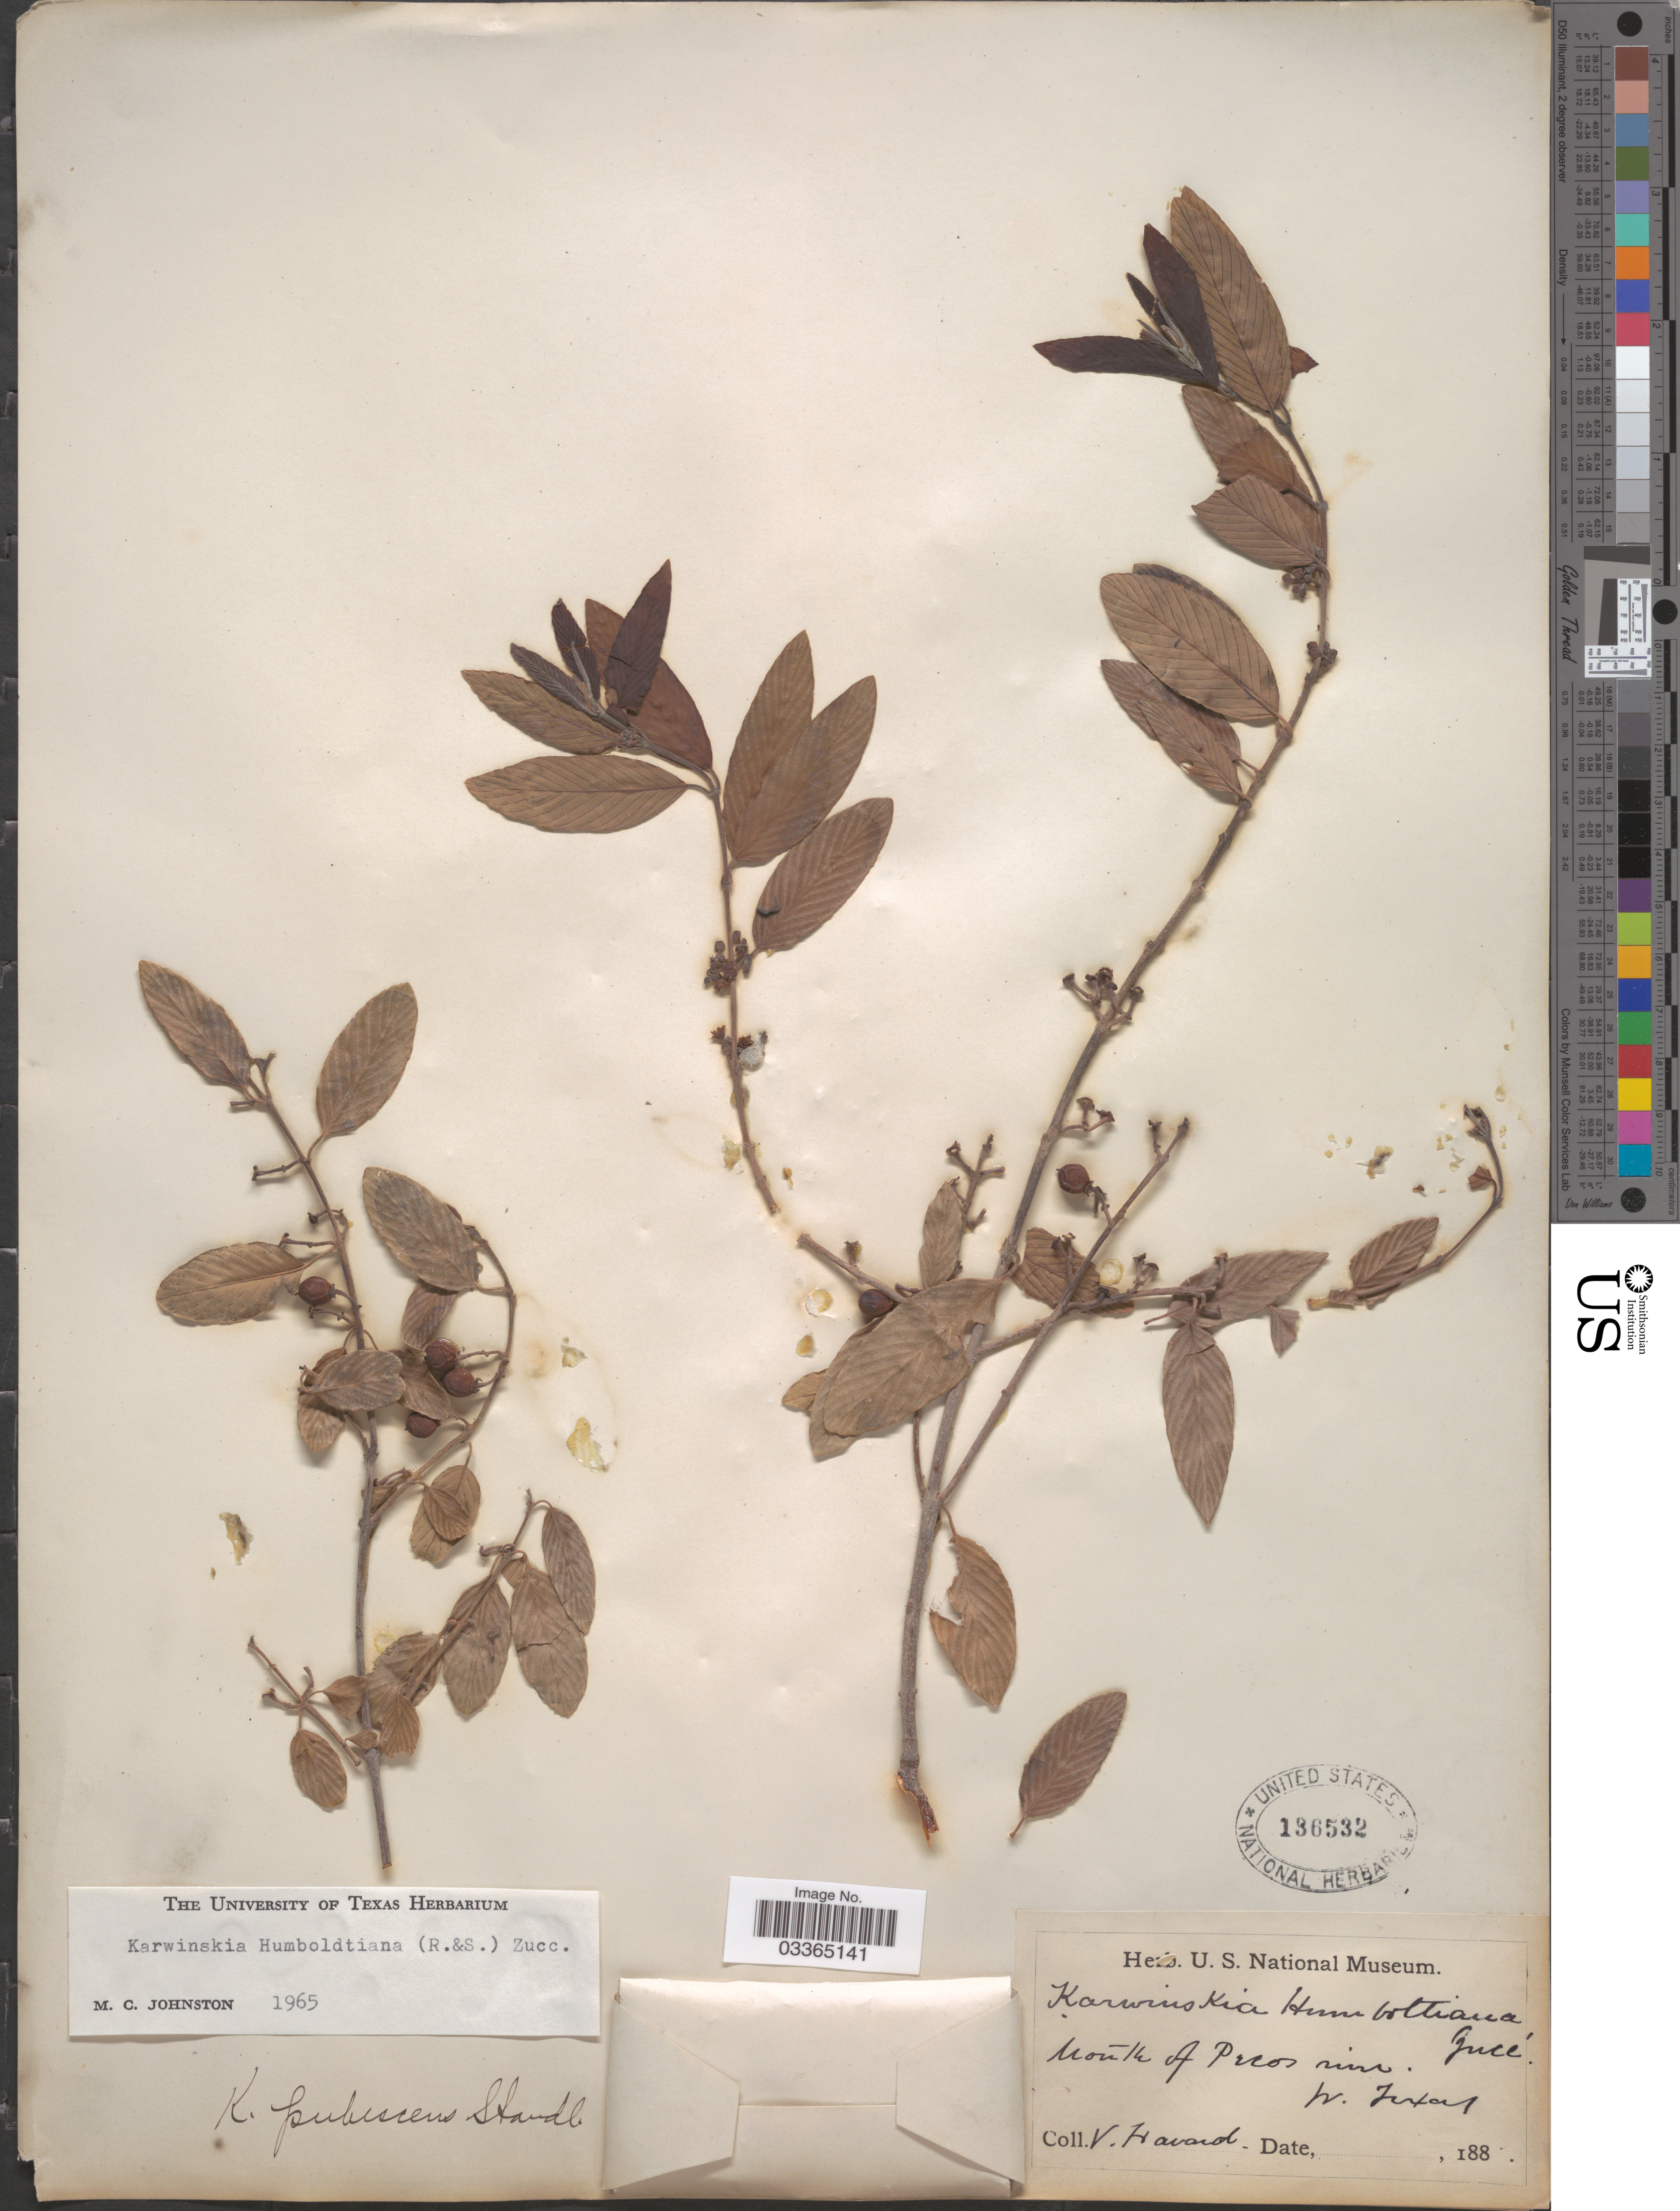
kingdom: Plantae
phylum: Tracheophyta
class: Magnoliopsida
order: Rosales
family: Rhamnaceae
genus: Karwinskia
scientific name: Karwinskia humboldtiana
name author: (Schult.) Zucc.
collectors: V. Havard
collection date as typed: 188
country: United States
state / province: Texas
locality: Mouth of Pecos river. W. Texas.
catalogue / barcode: US 136532